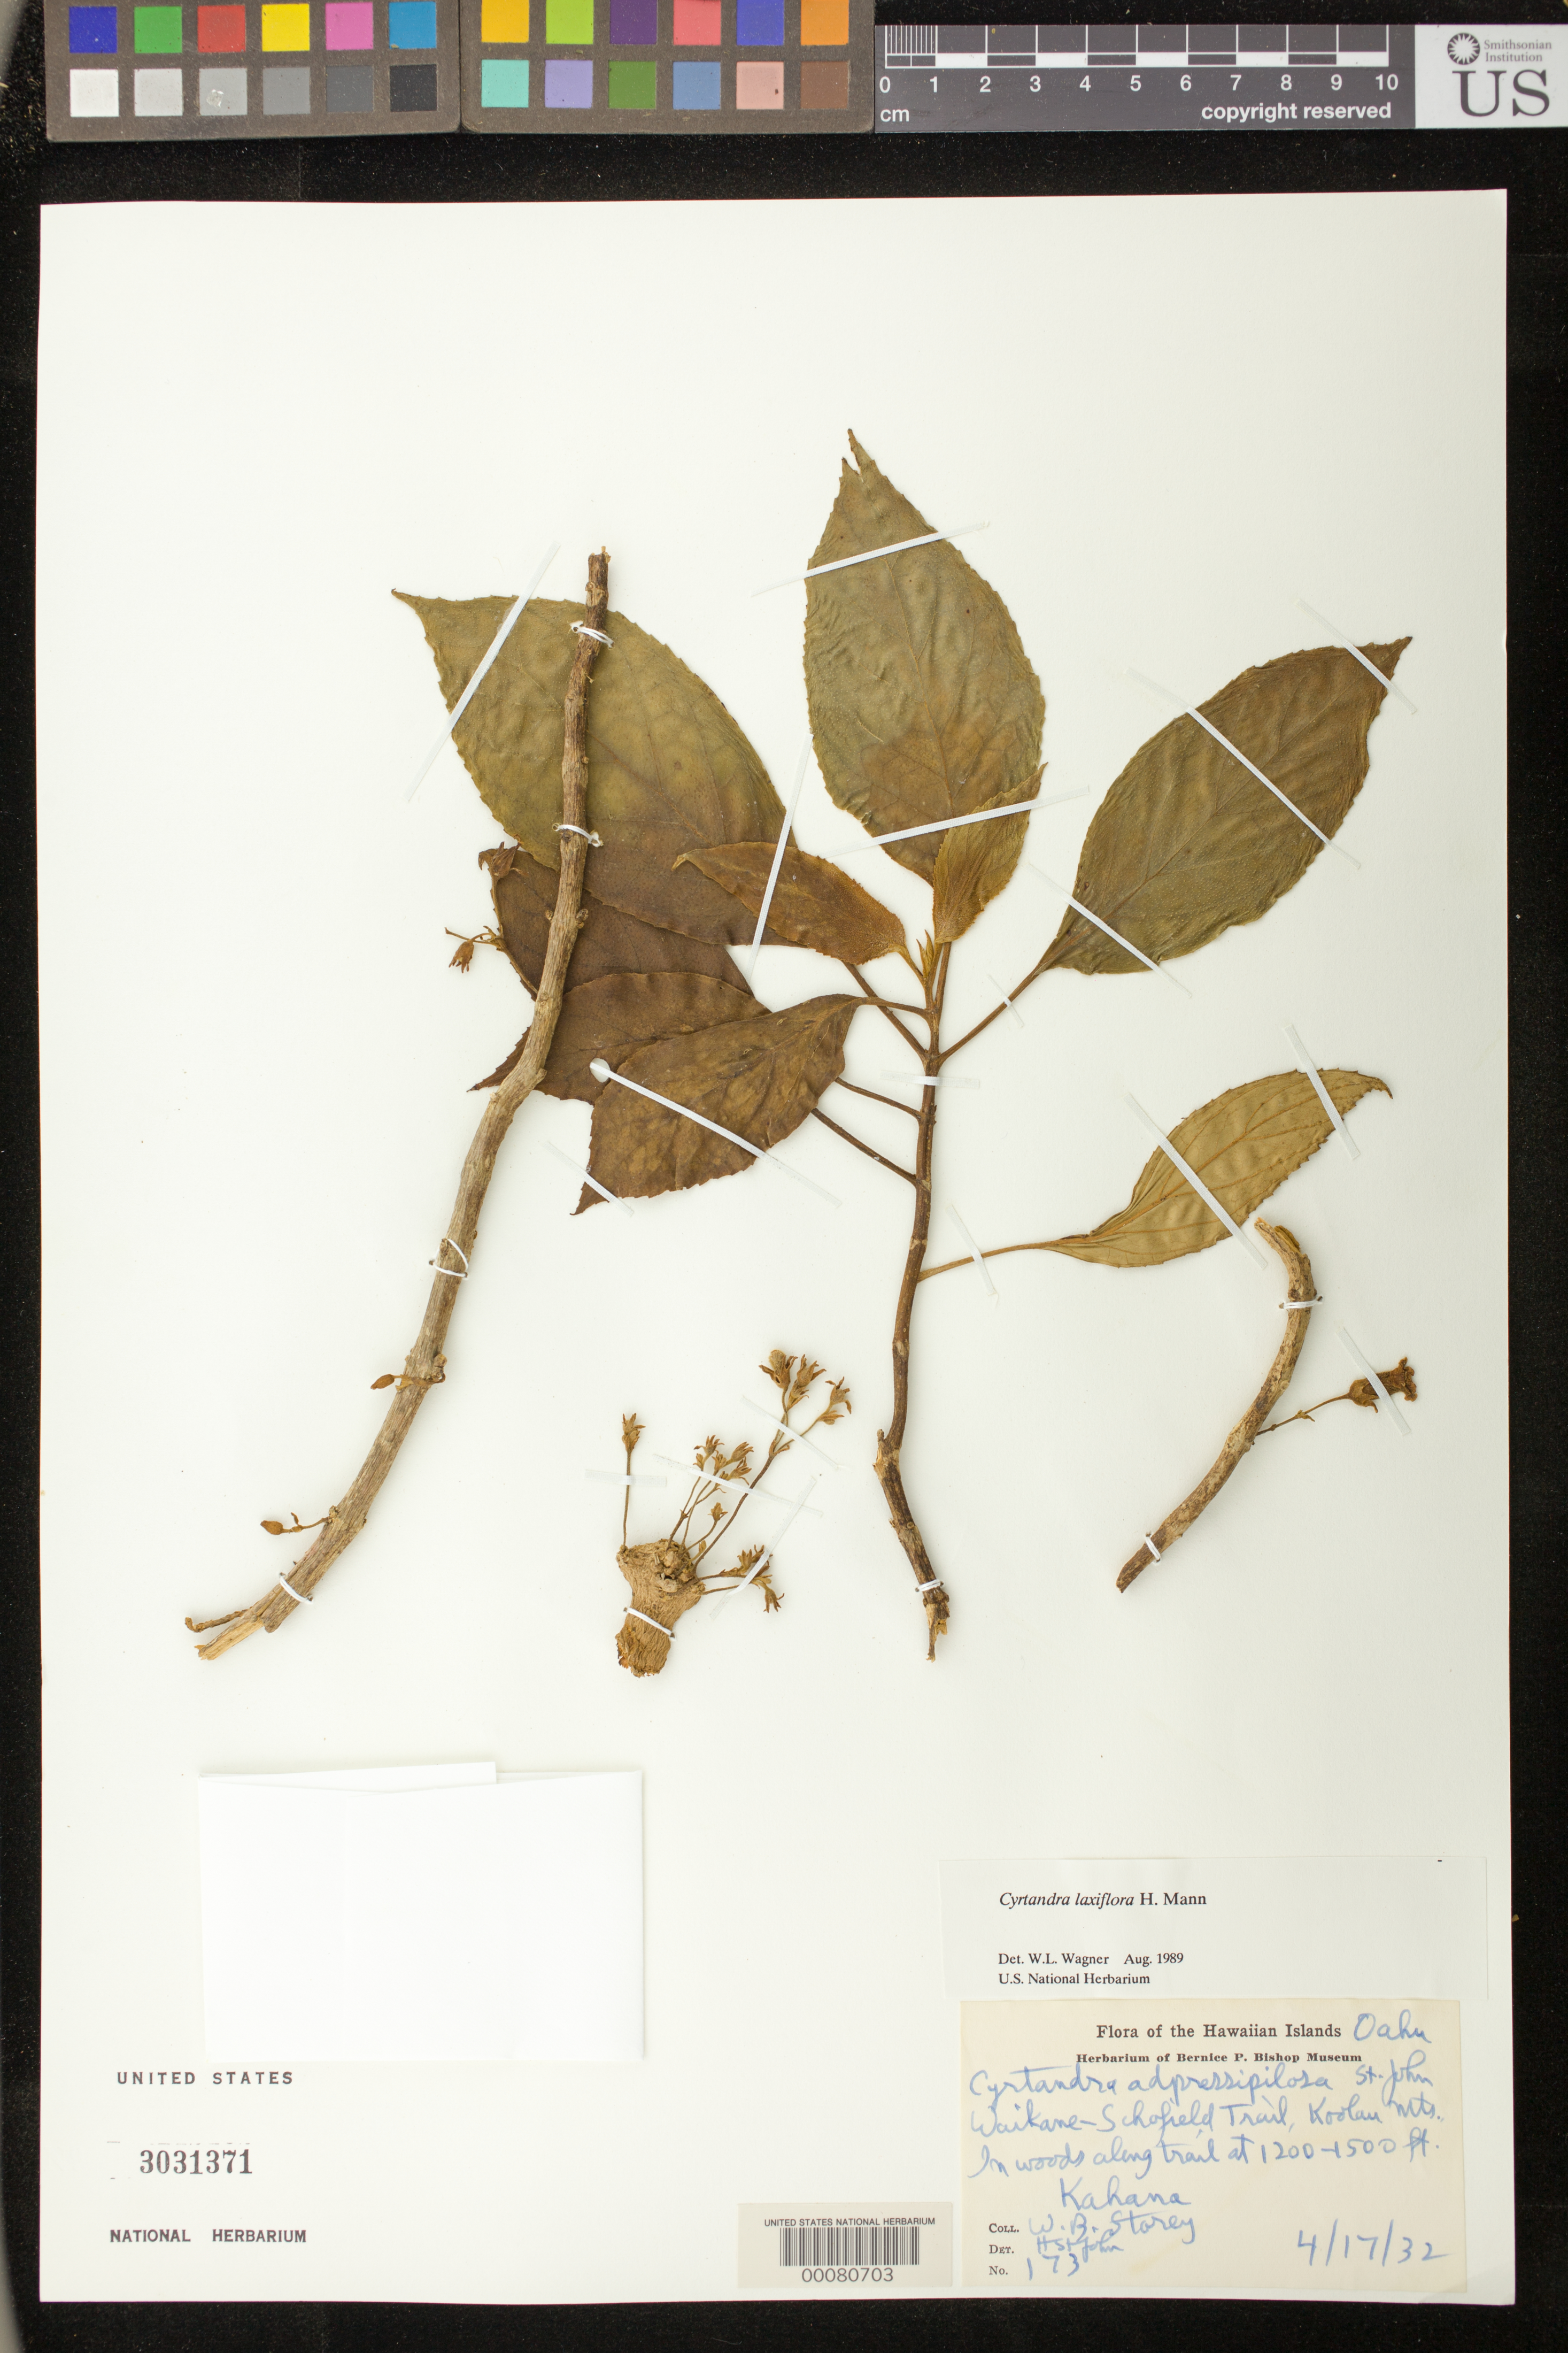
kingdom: Plantae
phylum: Tracheophyta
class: Magnoliopsida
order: Lamiales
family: Gesneriaceae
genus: Cyrtandra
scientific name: Cyrtandra laxiflora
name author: H. Mann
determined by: St. John, H.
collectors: W. Storey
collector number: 173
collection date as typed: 17 Apr 1932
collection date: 1932-04-17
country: United States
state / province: Hawaii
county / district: Kauai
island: Oahu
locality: Waikane-Schofield trail, Koolau mts, Kahana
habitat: In woods along trail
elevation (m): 366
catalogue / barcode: US 3031371